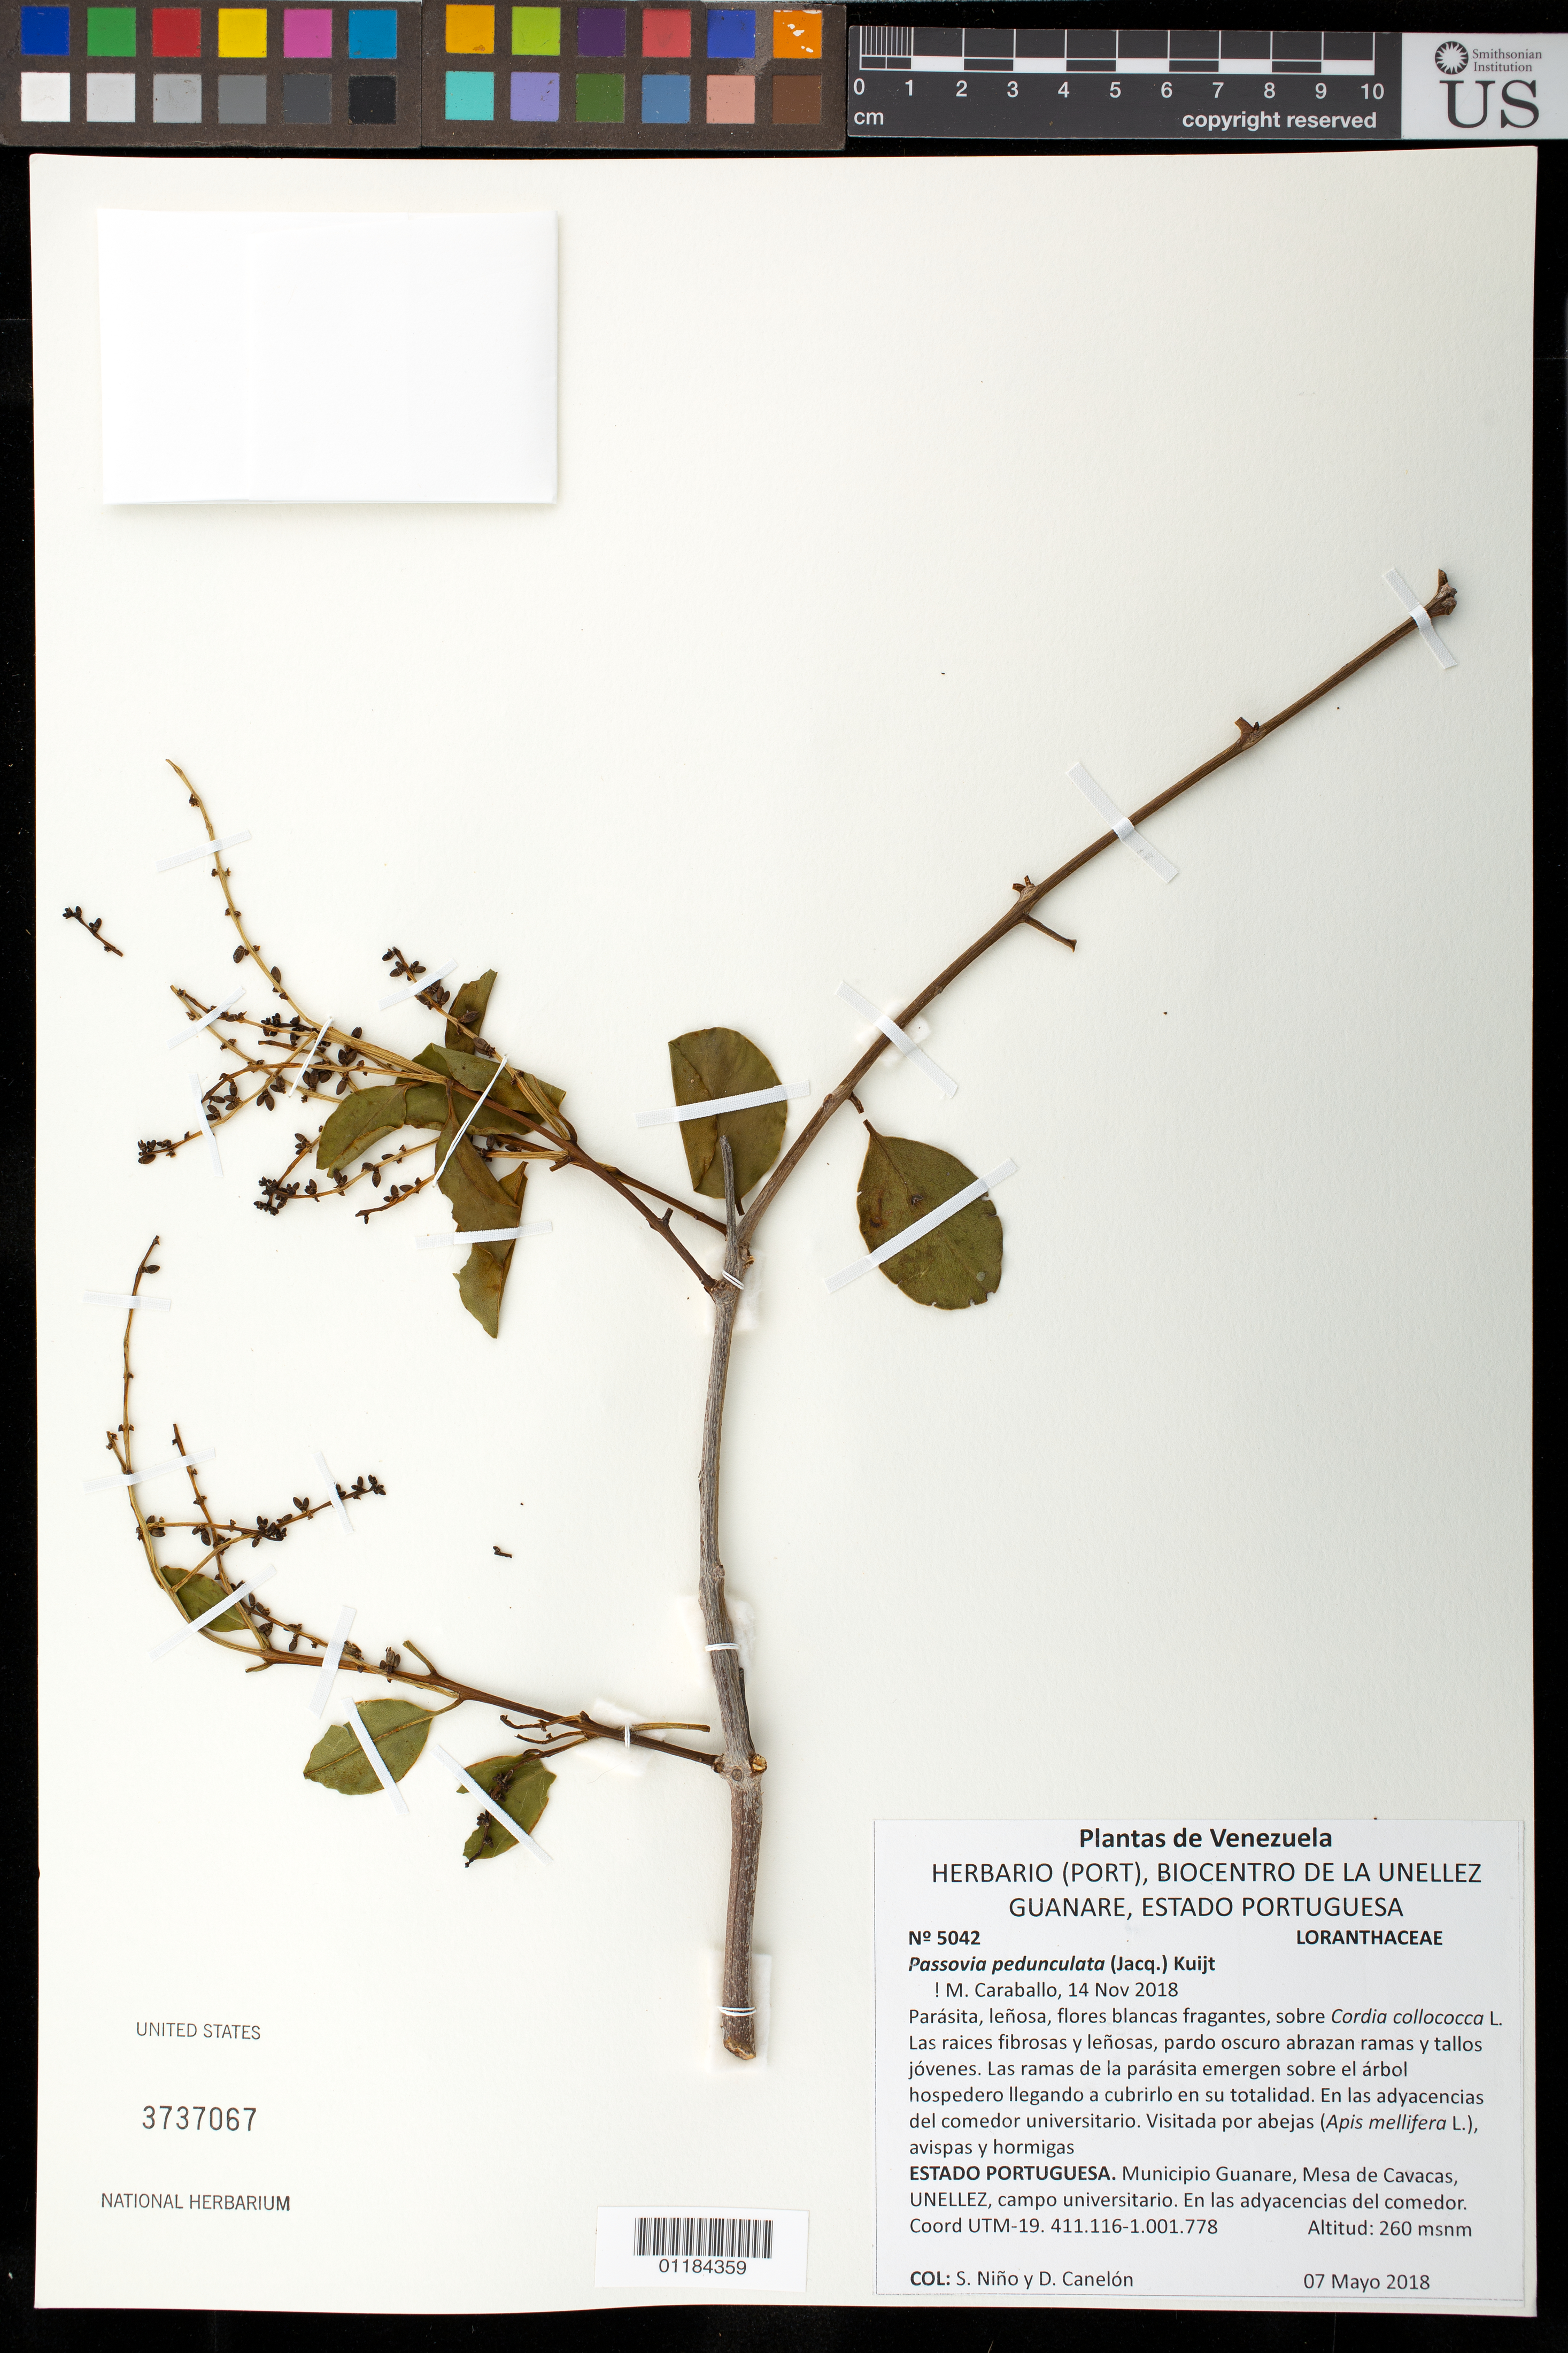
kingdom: Plantae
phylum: Tracheophyta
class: Magnoliopsida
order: Santalales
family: Loranthaceae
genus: Passovia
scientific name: Passovia pedunculata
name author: (Jacq.) Kuijt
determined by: Caraballo-Ortiz, Marcos A., (MISS), University of Mississippi (UNITED STATES)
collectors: S. M. Niño & D. Canelón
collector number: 5042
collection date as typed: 07 mayo 2018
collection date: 2018-05-07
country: Venezuela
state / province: Portuguesa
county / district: Guanare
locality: Mesa de Cavacas, UNELLEZ campo universitario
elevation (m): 260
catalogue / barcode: US 3737067